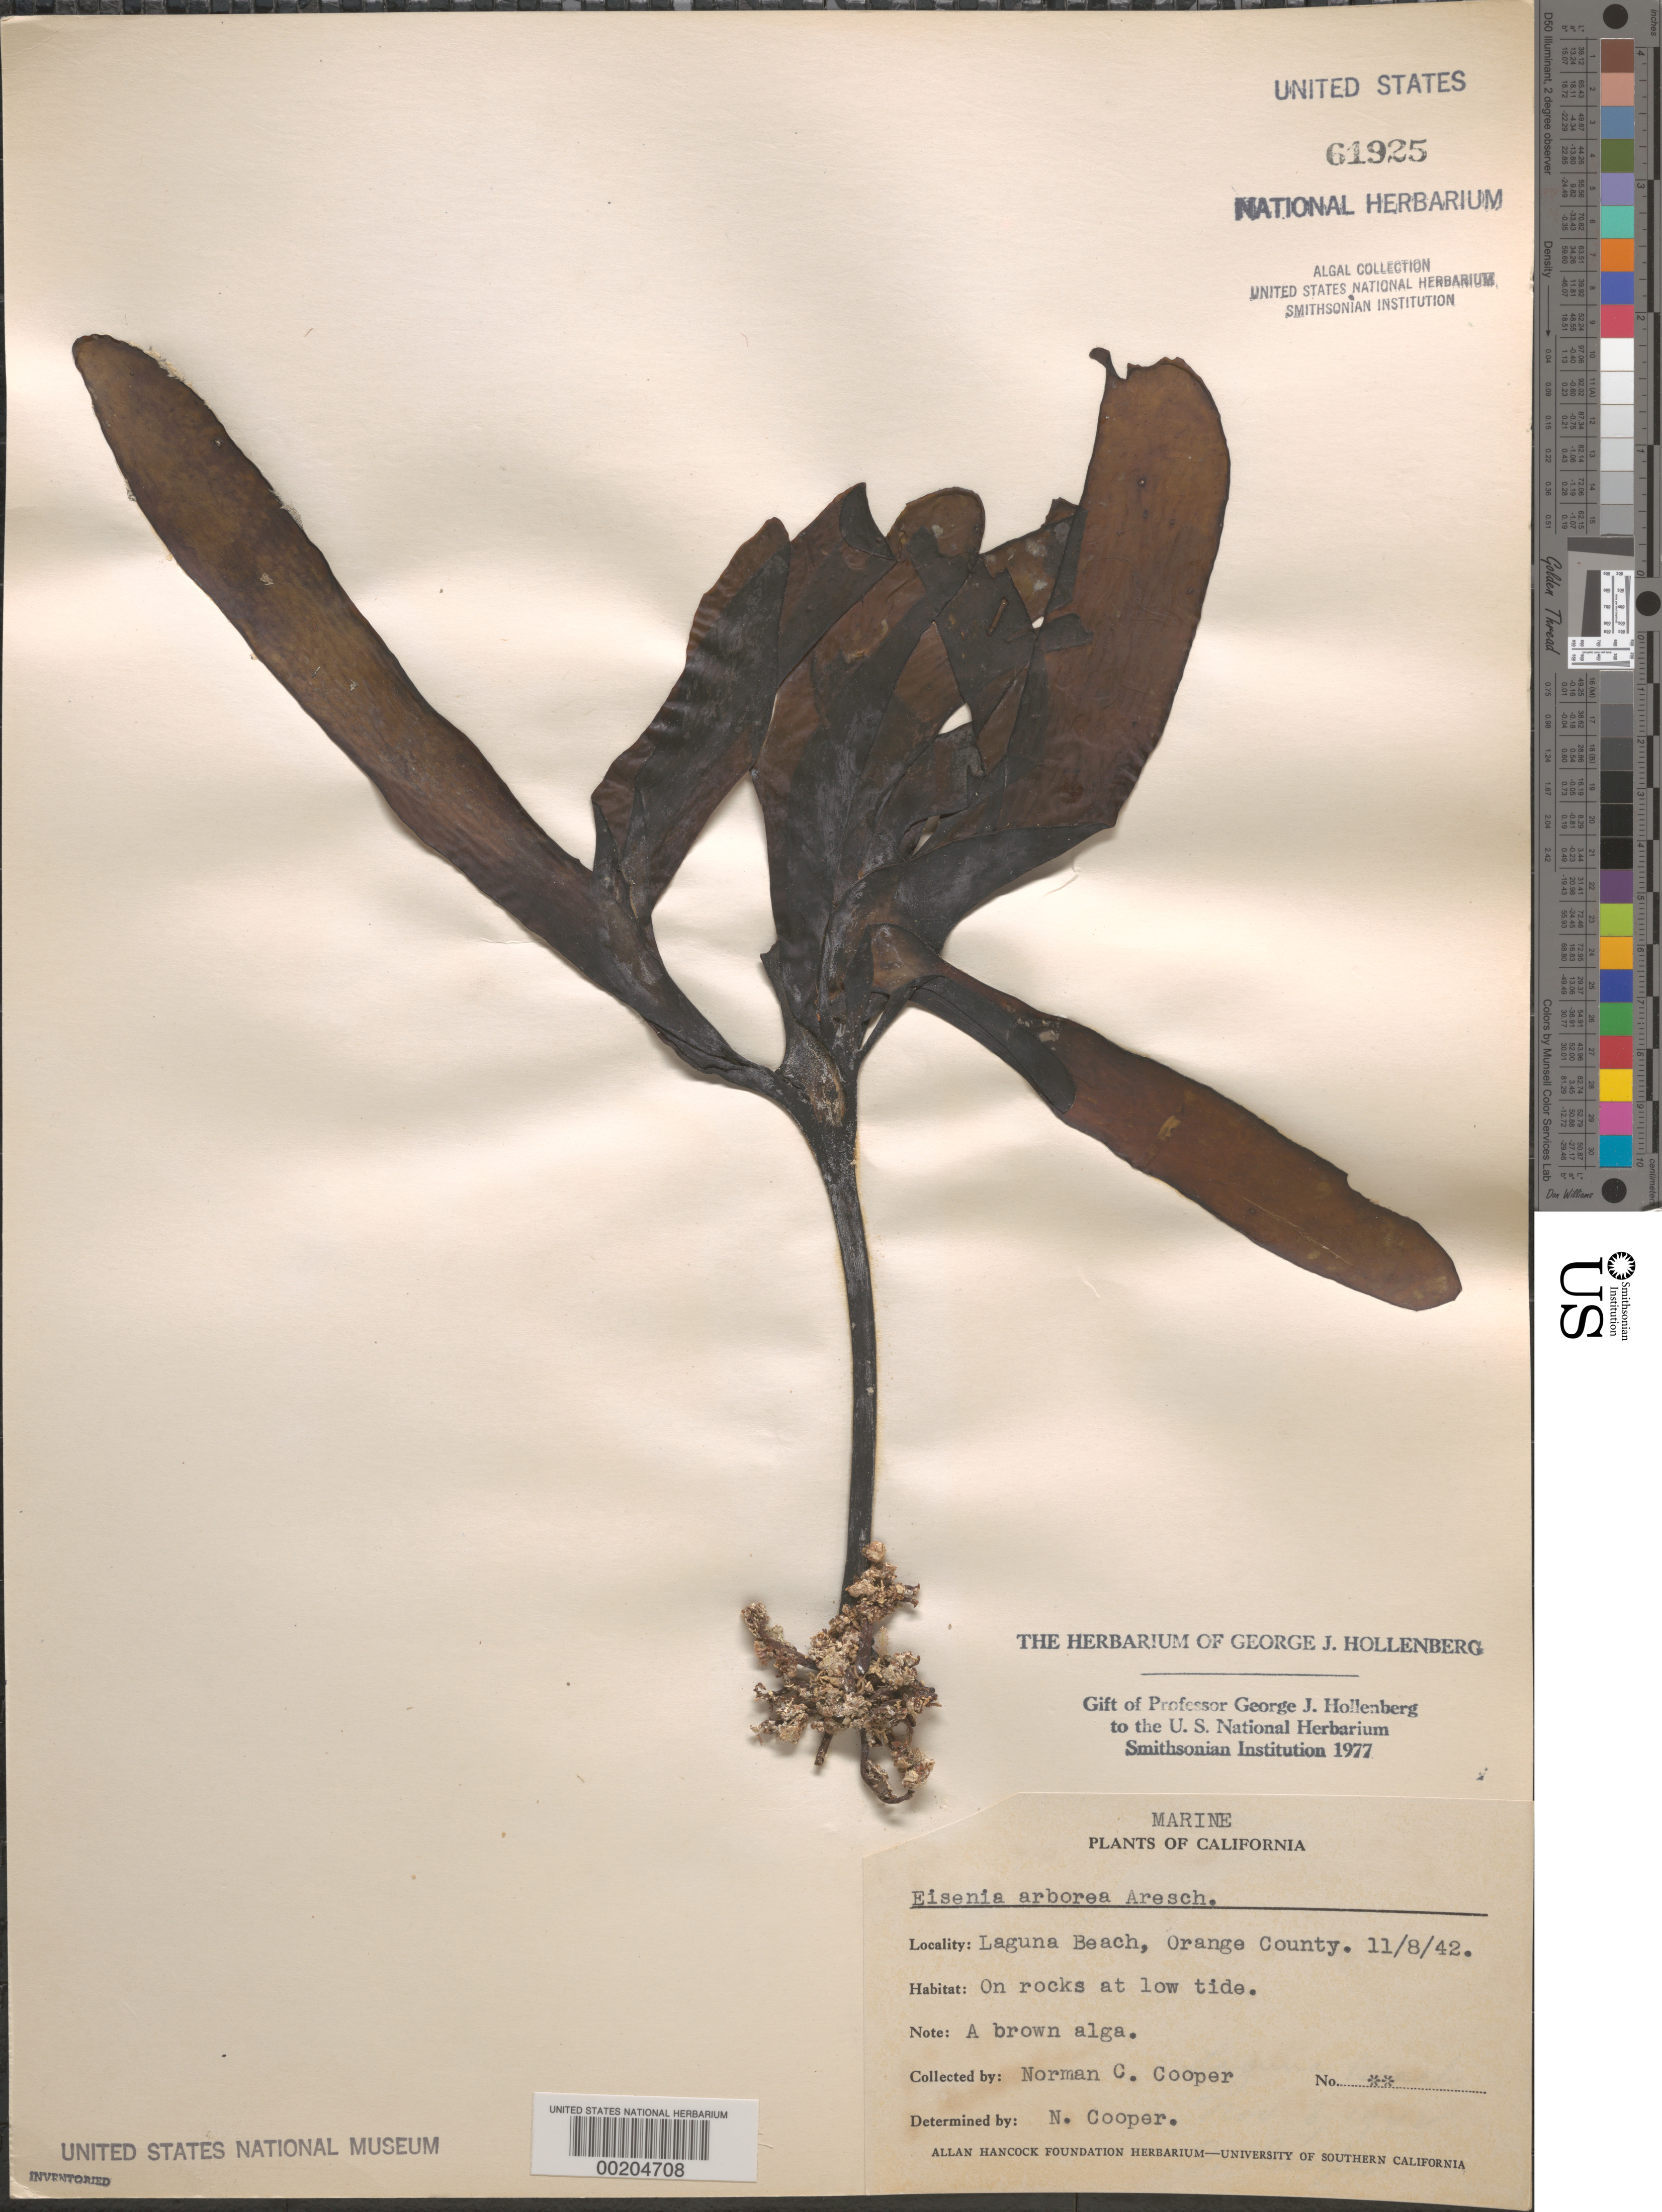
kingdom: Chromista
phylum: Ochrophyta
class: Phaeophyceae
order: Laminariales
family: Lessoniaceae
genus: Eisenia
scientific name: Eisenia arborea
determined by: Cooper, N. C.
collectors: N. Cooper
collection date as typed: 08 Nov 1942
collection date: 1942-11-08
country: United States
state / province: California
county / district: Orange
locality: Laguna Beach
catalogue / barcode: US 61925